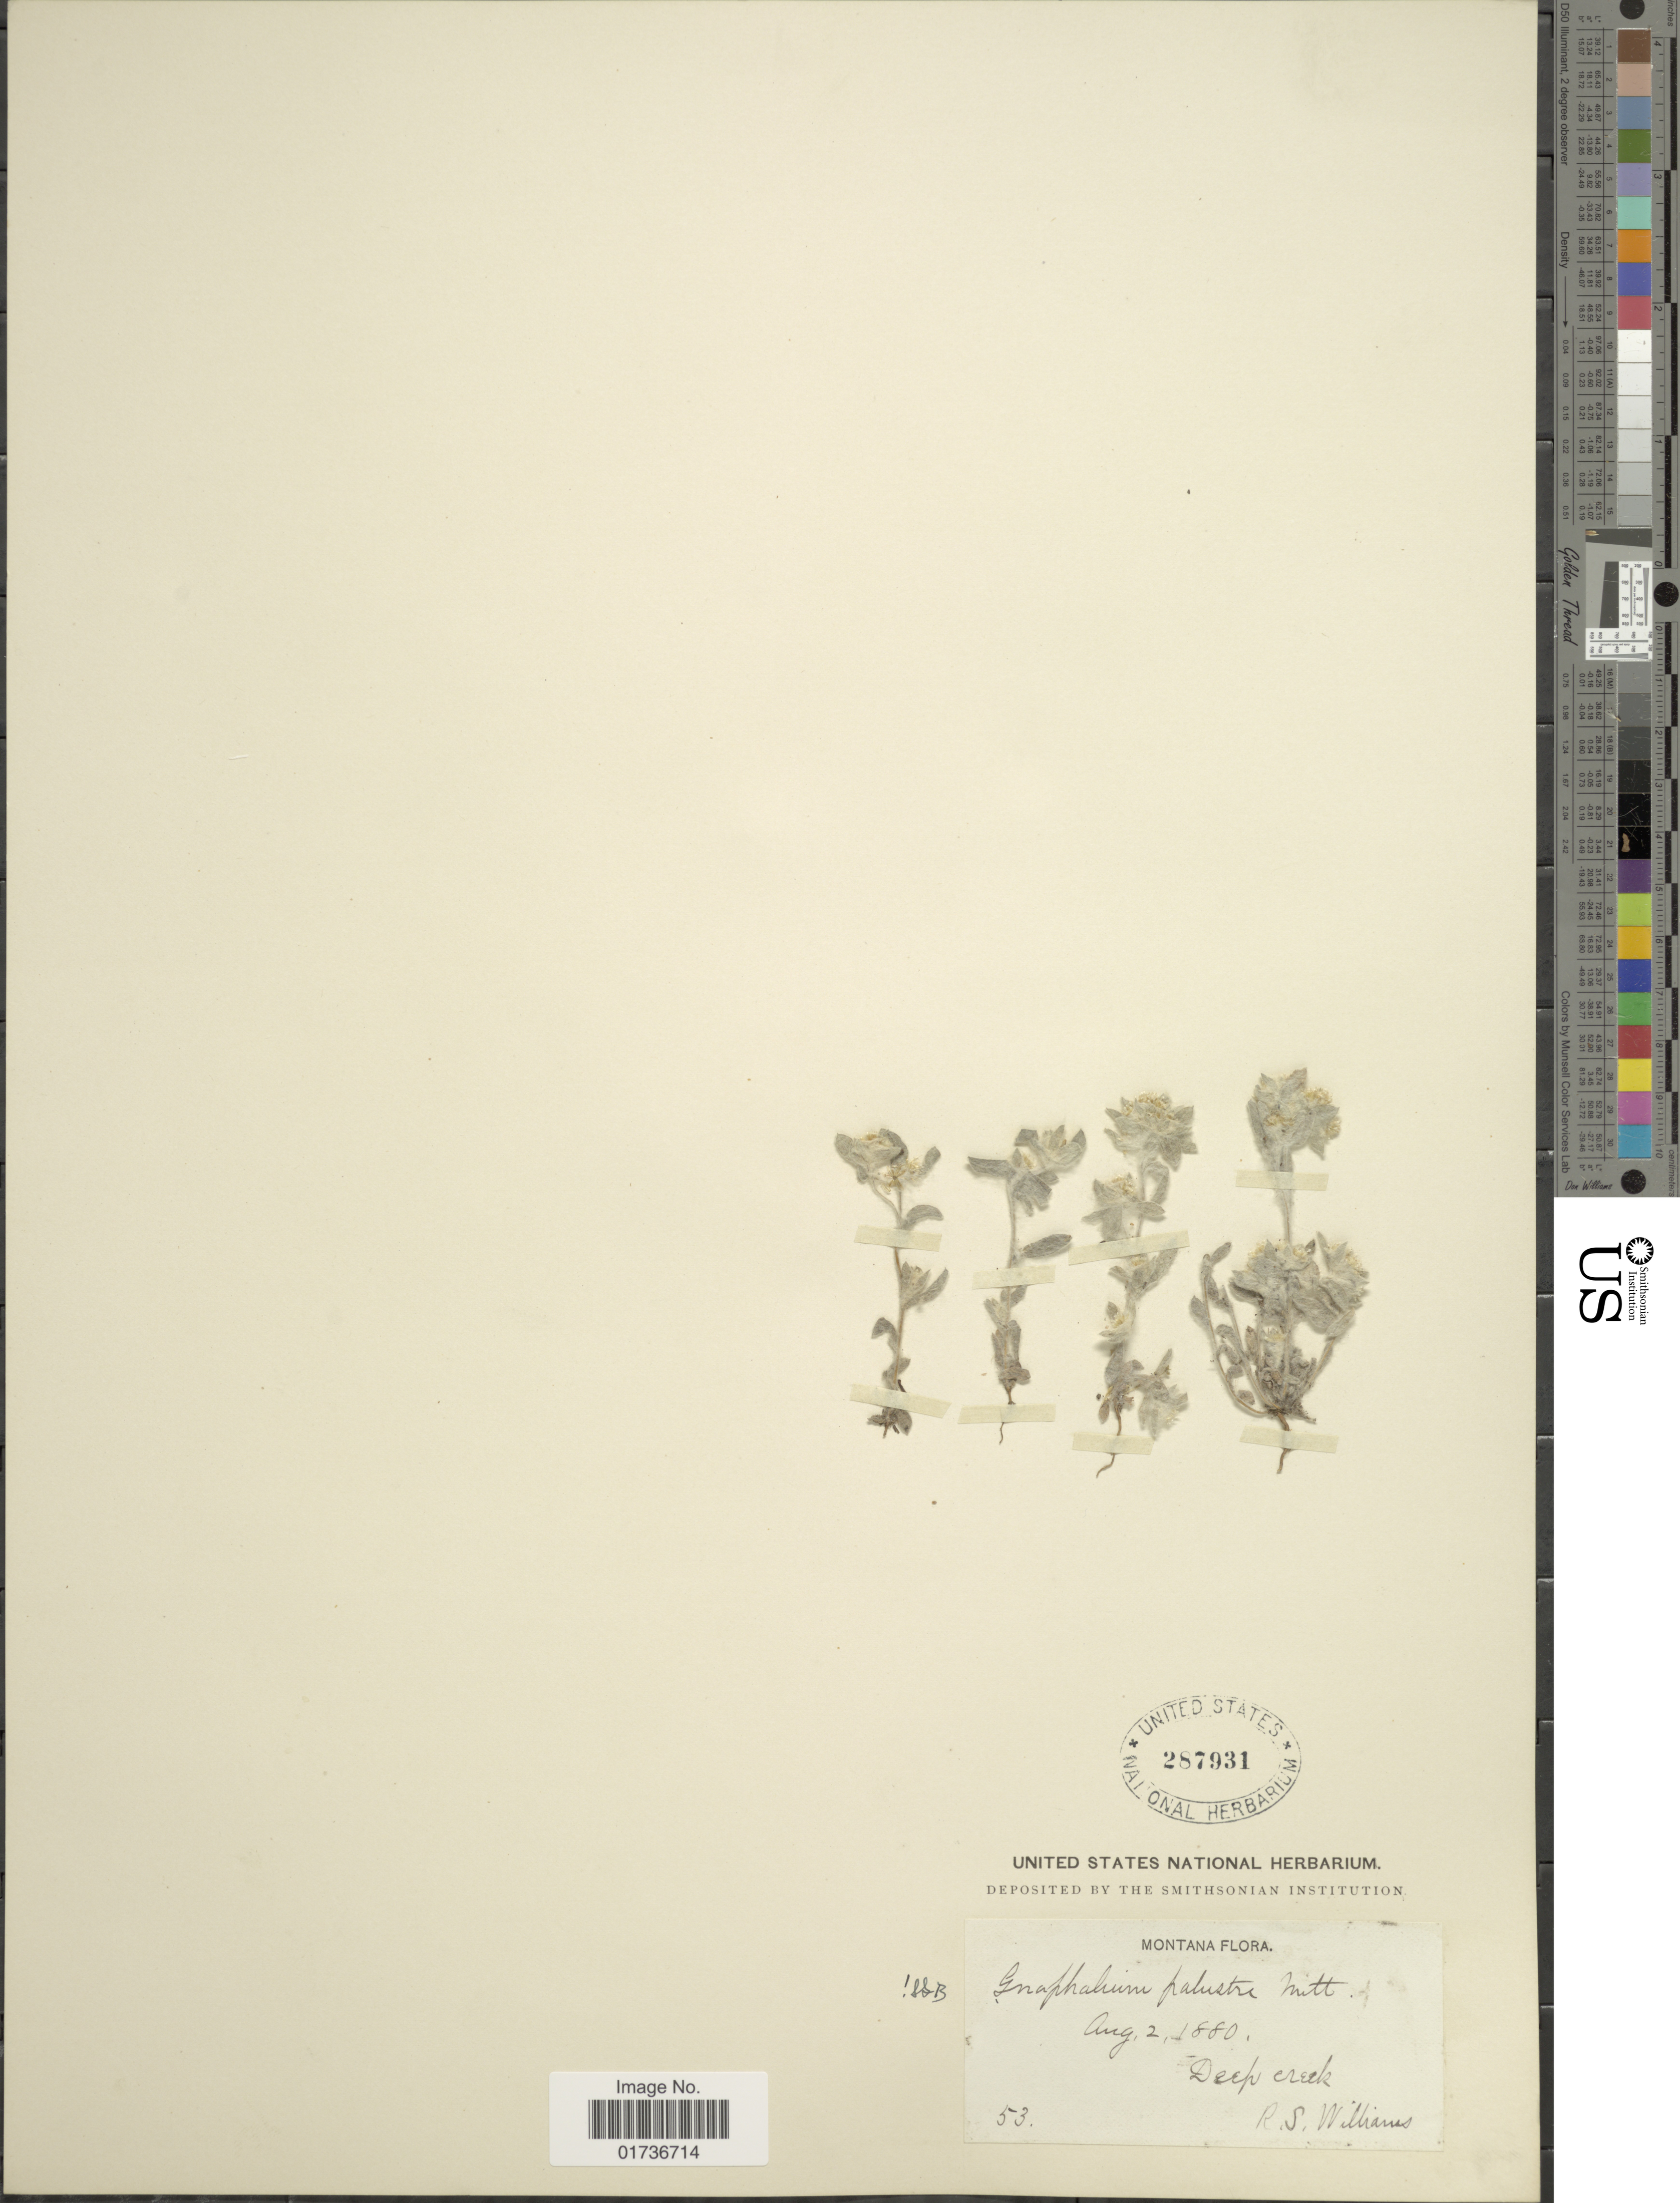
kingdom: Plantae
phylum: Tracheophyta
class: Magnoliopsida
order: Asterales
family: Asteraceae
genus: Gnaphalium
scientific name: Gnaphalium palustre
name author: Nutt.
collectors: R. S. Williams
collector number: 53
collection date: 1880-08-02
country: United States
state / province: Montana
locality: Deep Creek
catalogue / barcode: US 287931